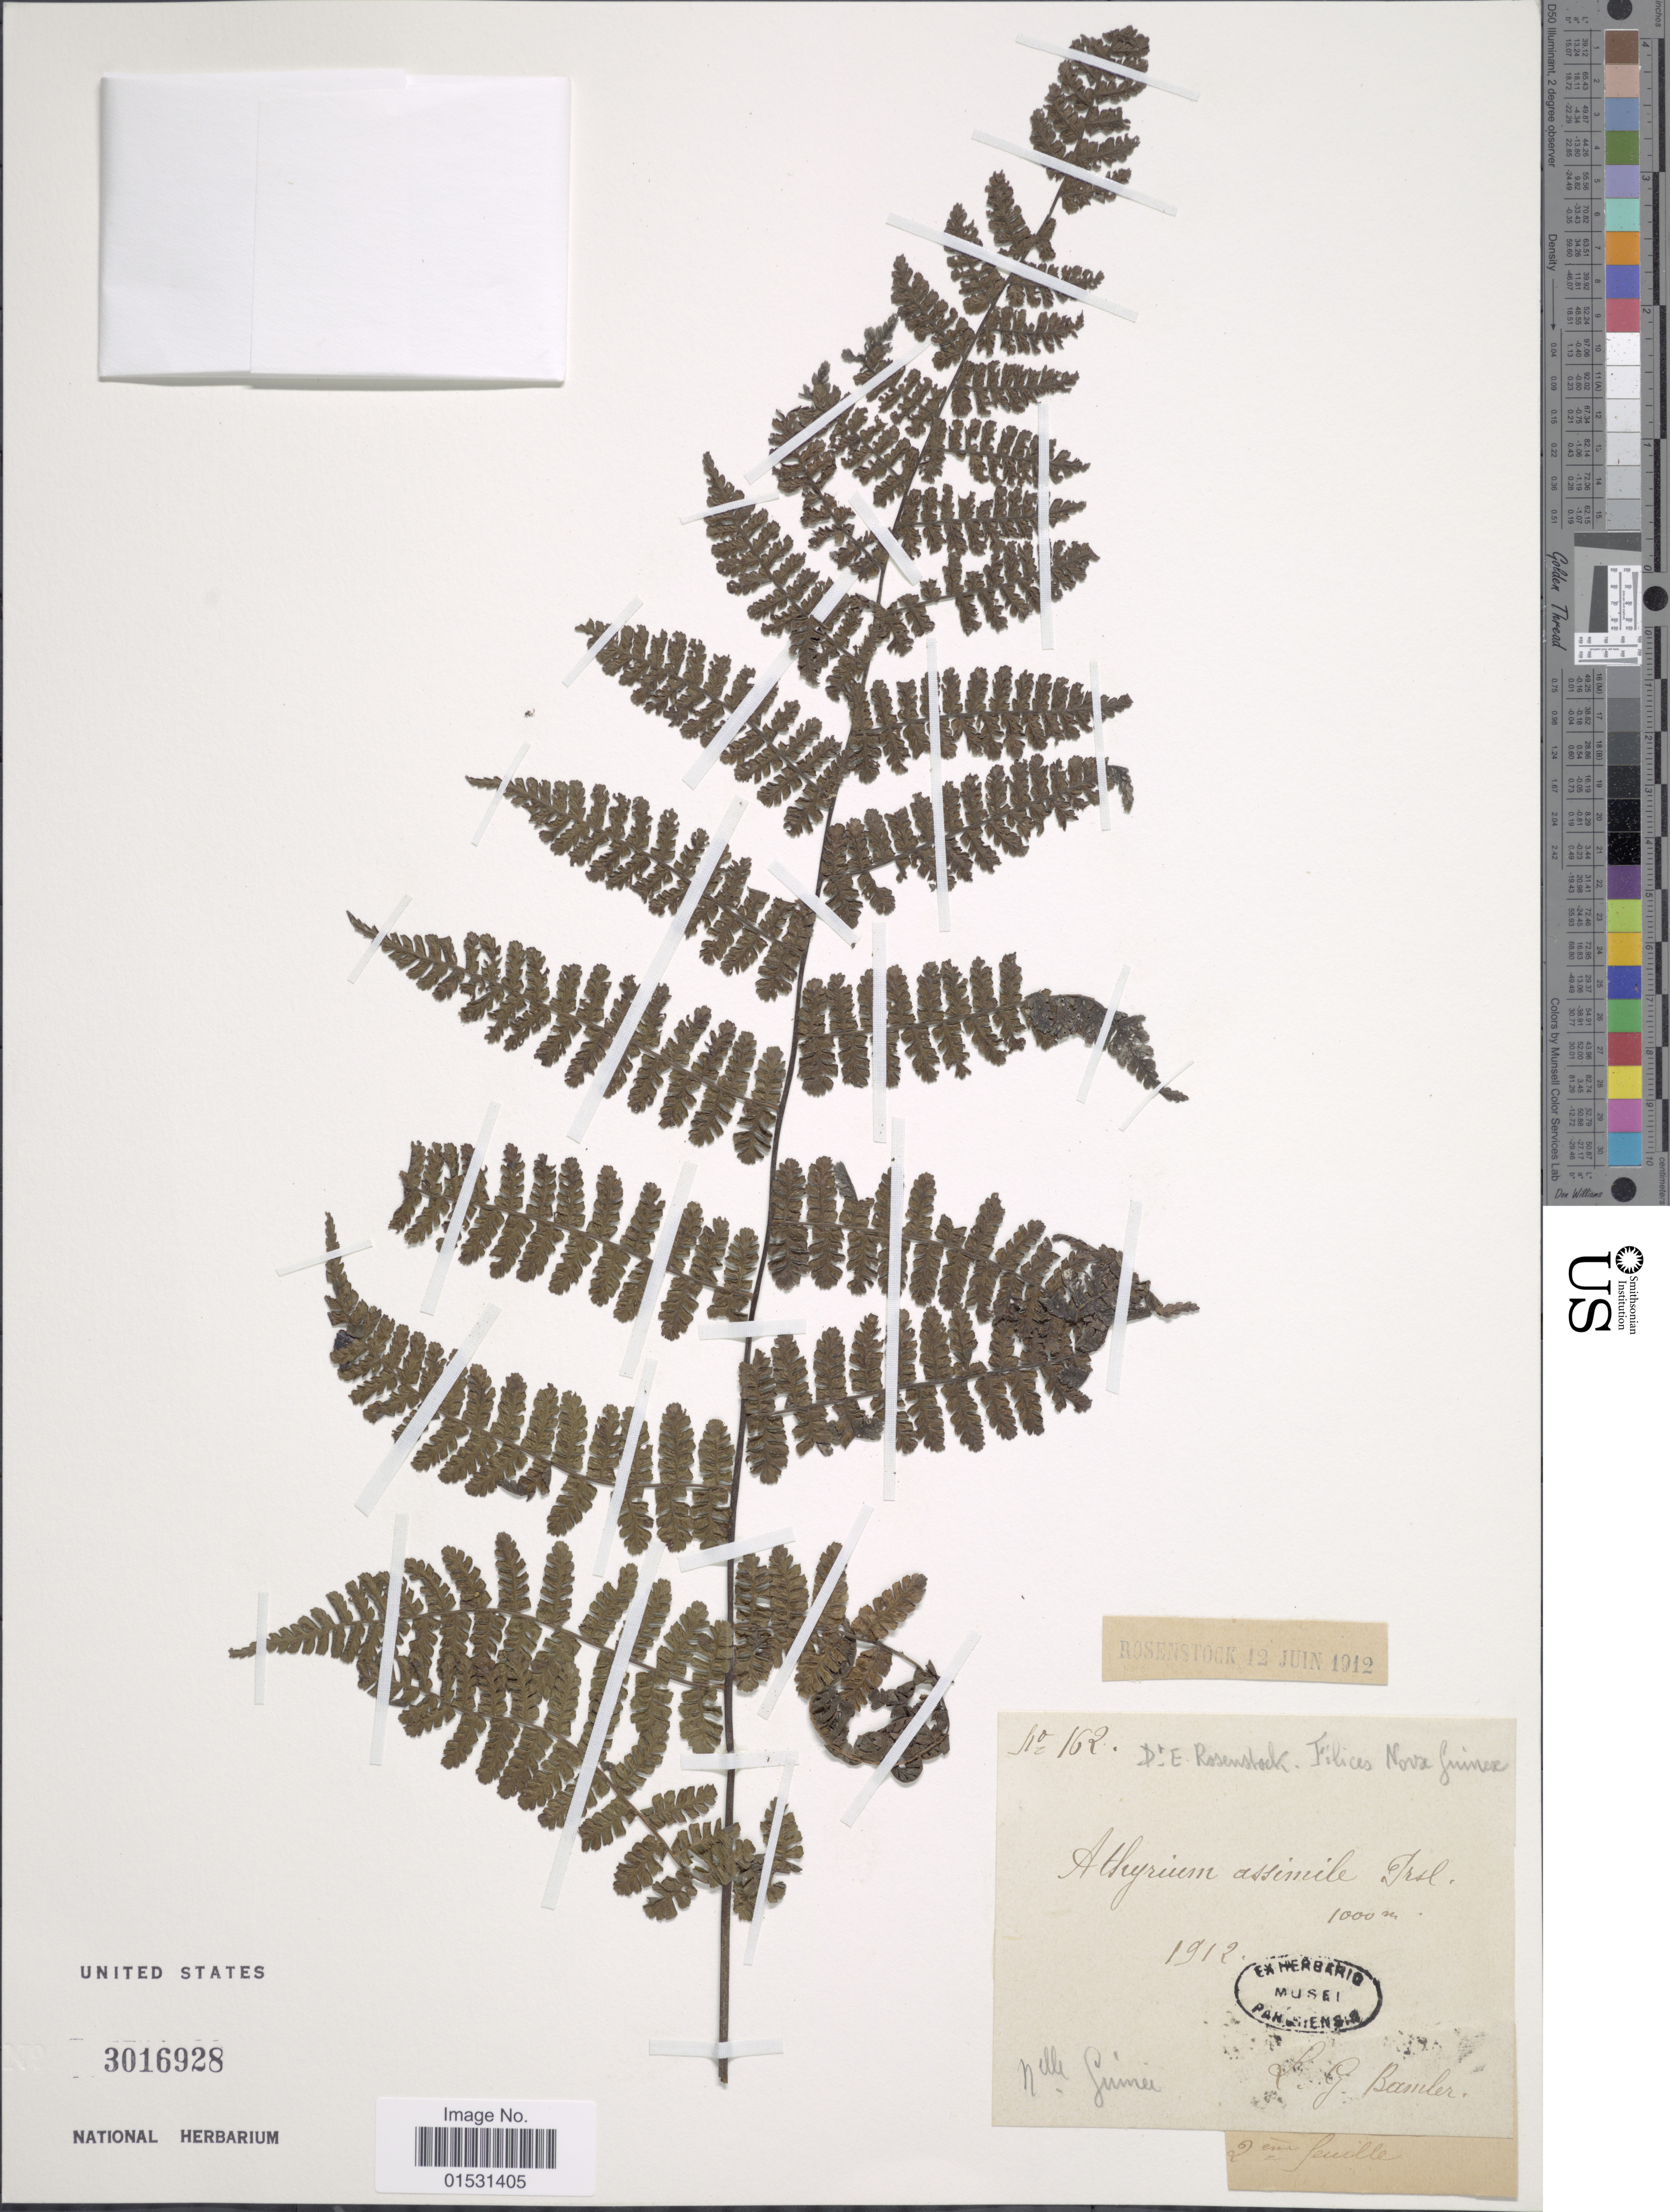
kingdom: Plantae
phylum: Tracheophyta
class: Polypodiopsida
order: Polypodiales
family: Athyriaceae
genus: Athyrium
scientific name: Athyrium assimile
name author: C. Presl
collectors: G. Bamler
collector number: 162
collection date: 1912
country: Papua New Guinea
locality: Nelle Guinea. Nova Guinea.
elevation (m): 1000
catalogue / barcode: US 3016928